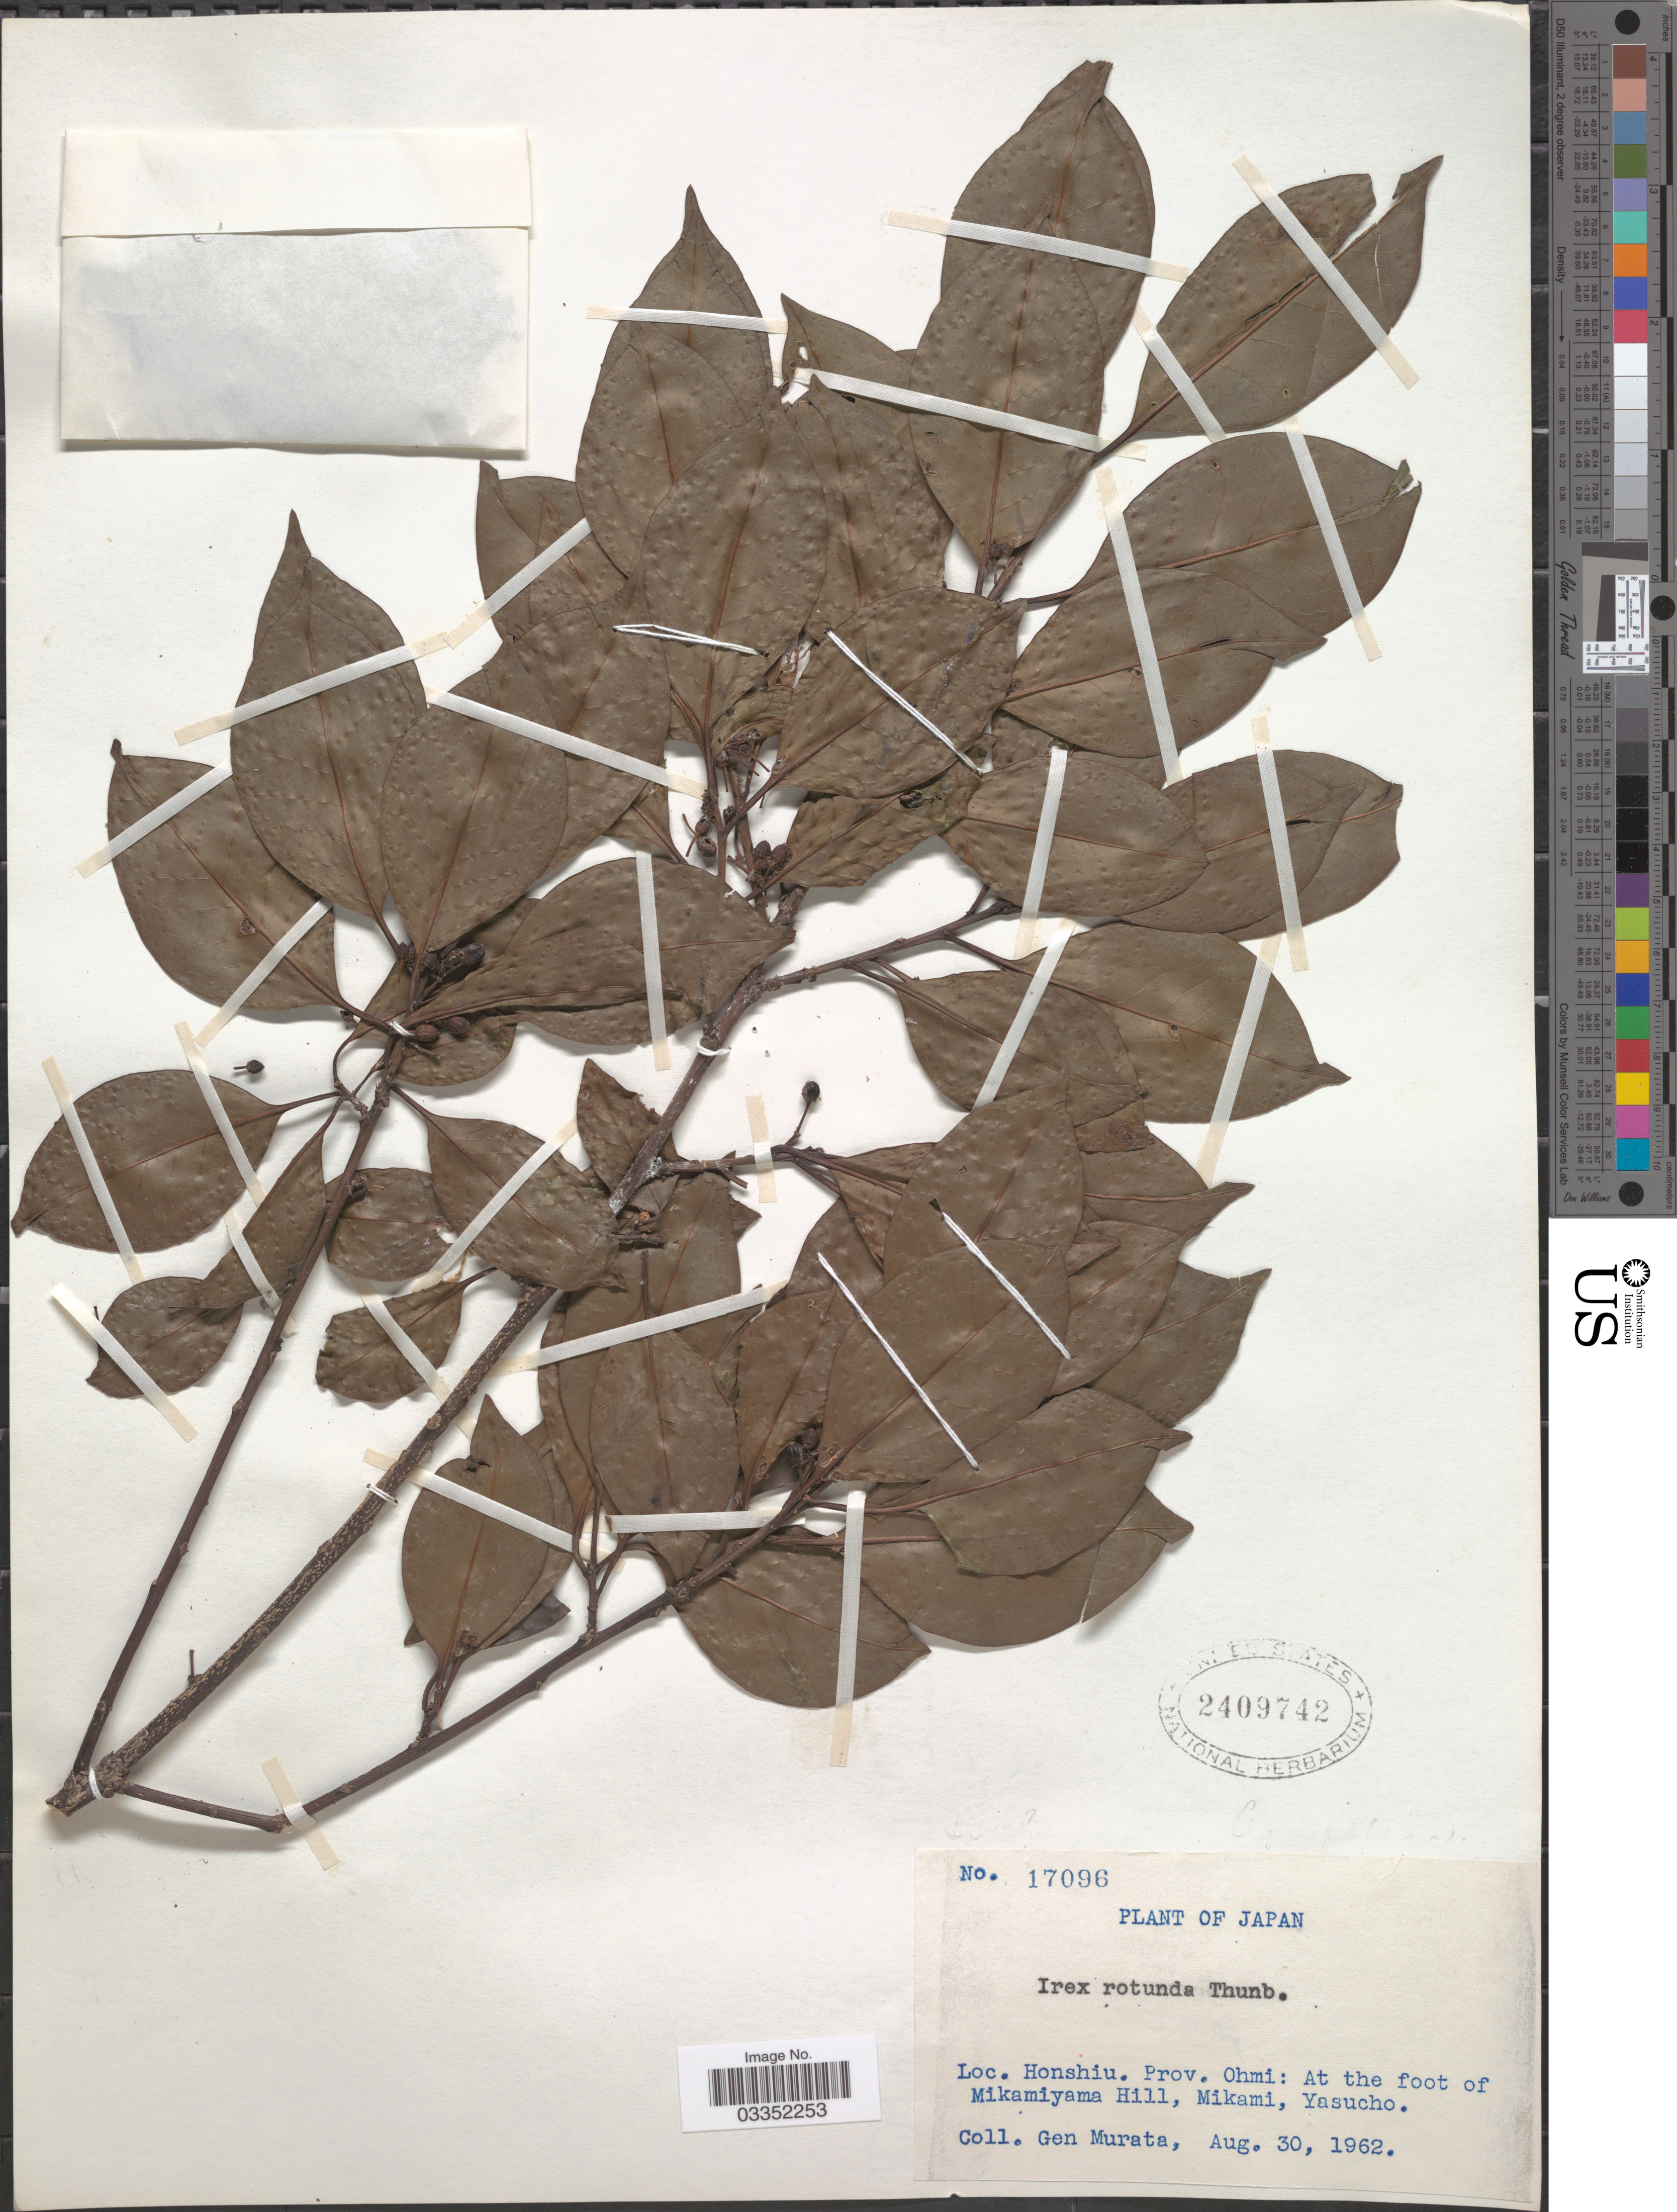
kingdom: Plantae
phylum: Tracheophyta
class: Magnoliopsida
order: Aquifoliales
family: Aquifoliaceae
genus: Ilex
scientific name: Ilex rotunda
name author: Thunb.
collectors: G. Murata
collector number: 17096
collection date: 1962-08-30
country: Japan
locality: Honshiu. Prov. Ohmi: At the foot of Mikamiyama Hill, Mikami, Yasucho.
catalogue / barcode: US 2409742